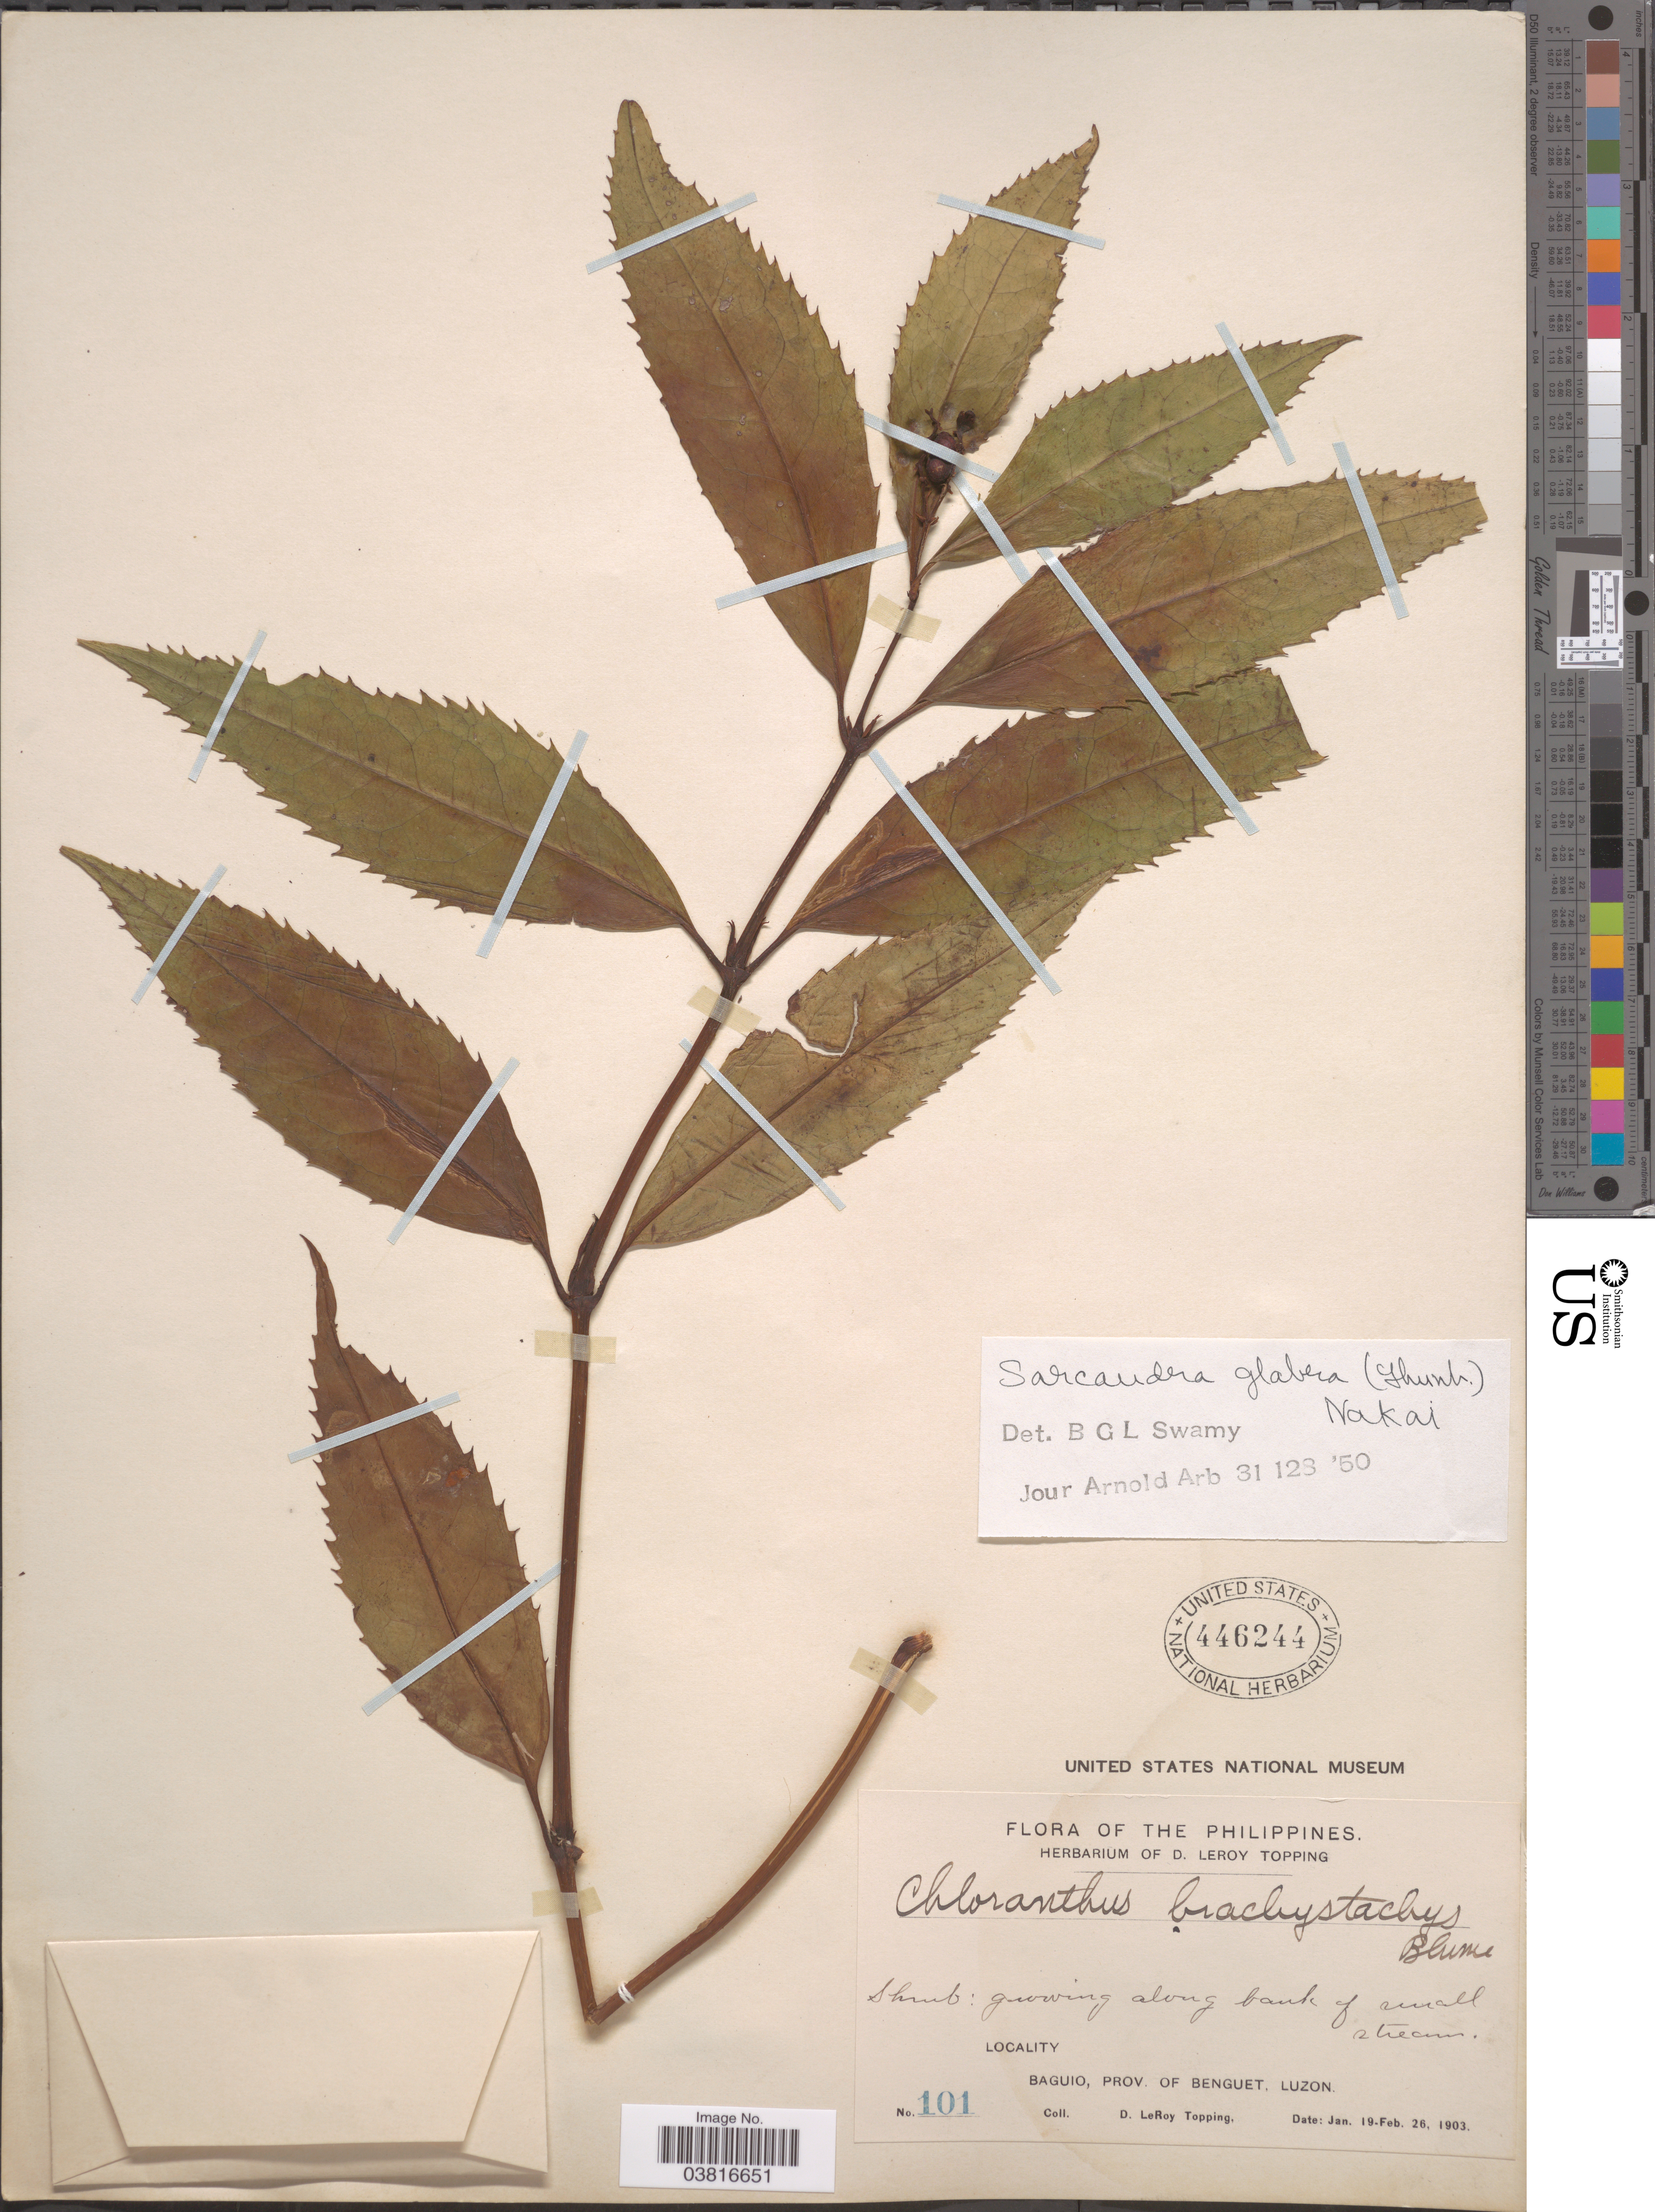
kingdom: Plantae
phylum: Tracheophyta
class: Magnoliopsida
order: Chloranthales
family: Chloranthaceae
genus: Sarcandra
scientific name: Sarcandra glabra subsp. brachystachys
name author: (Blume) Verdc.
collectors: D. L. Topping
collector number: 101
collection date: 1903-01-19/1903-02-26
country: Philippines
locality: Baguio, Prov. of Benguet, Luzon.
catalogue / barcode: US 446244